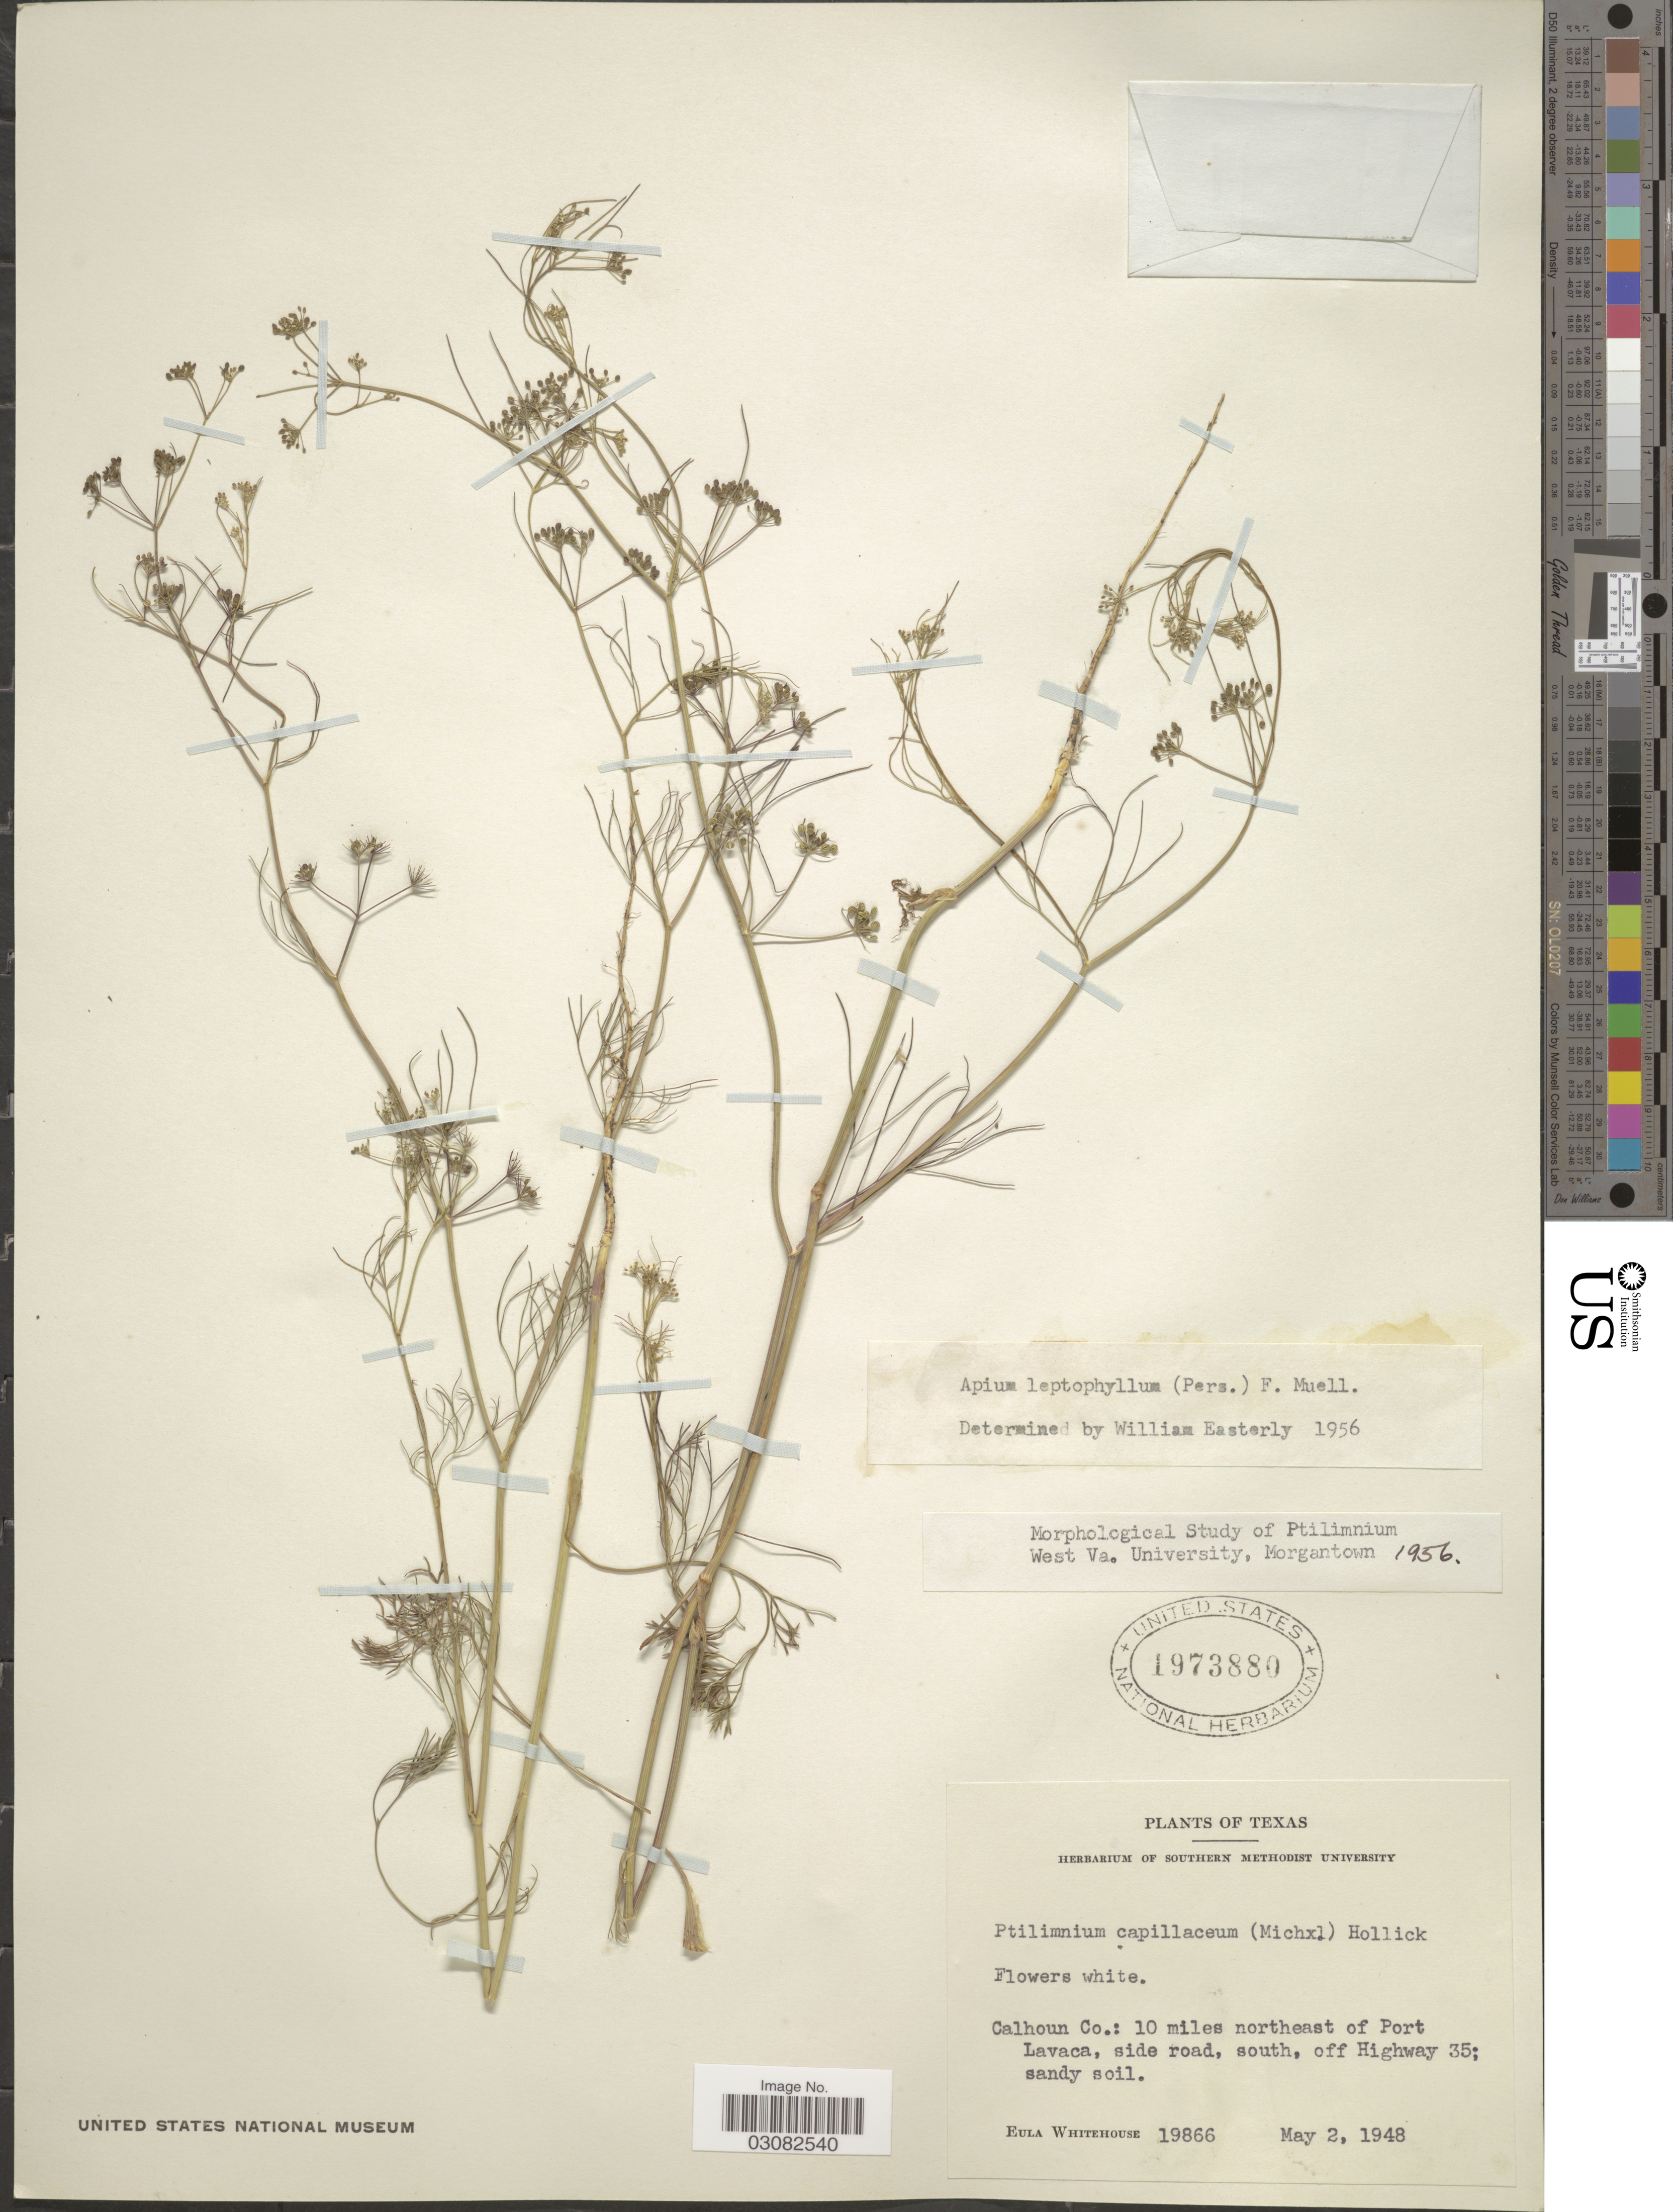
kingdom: Plantae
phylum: Tracheophyta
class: Magnoliopsida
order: Apiales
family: Apiaceae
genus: Apium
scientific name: Apium leptophyllum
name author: (Pers.) F. Muell. ex Benth.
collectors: E. Whitehouse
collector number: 19866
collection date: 1948-05-02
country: United States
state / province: Texas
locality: Calhoun Co.: 10 miles northeast of Port Lavaca, side road, south, off Highway 35.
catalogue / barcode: US 1973880